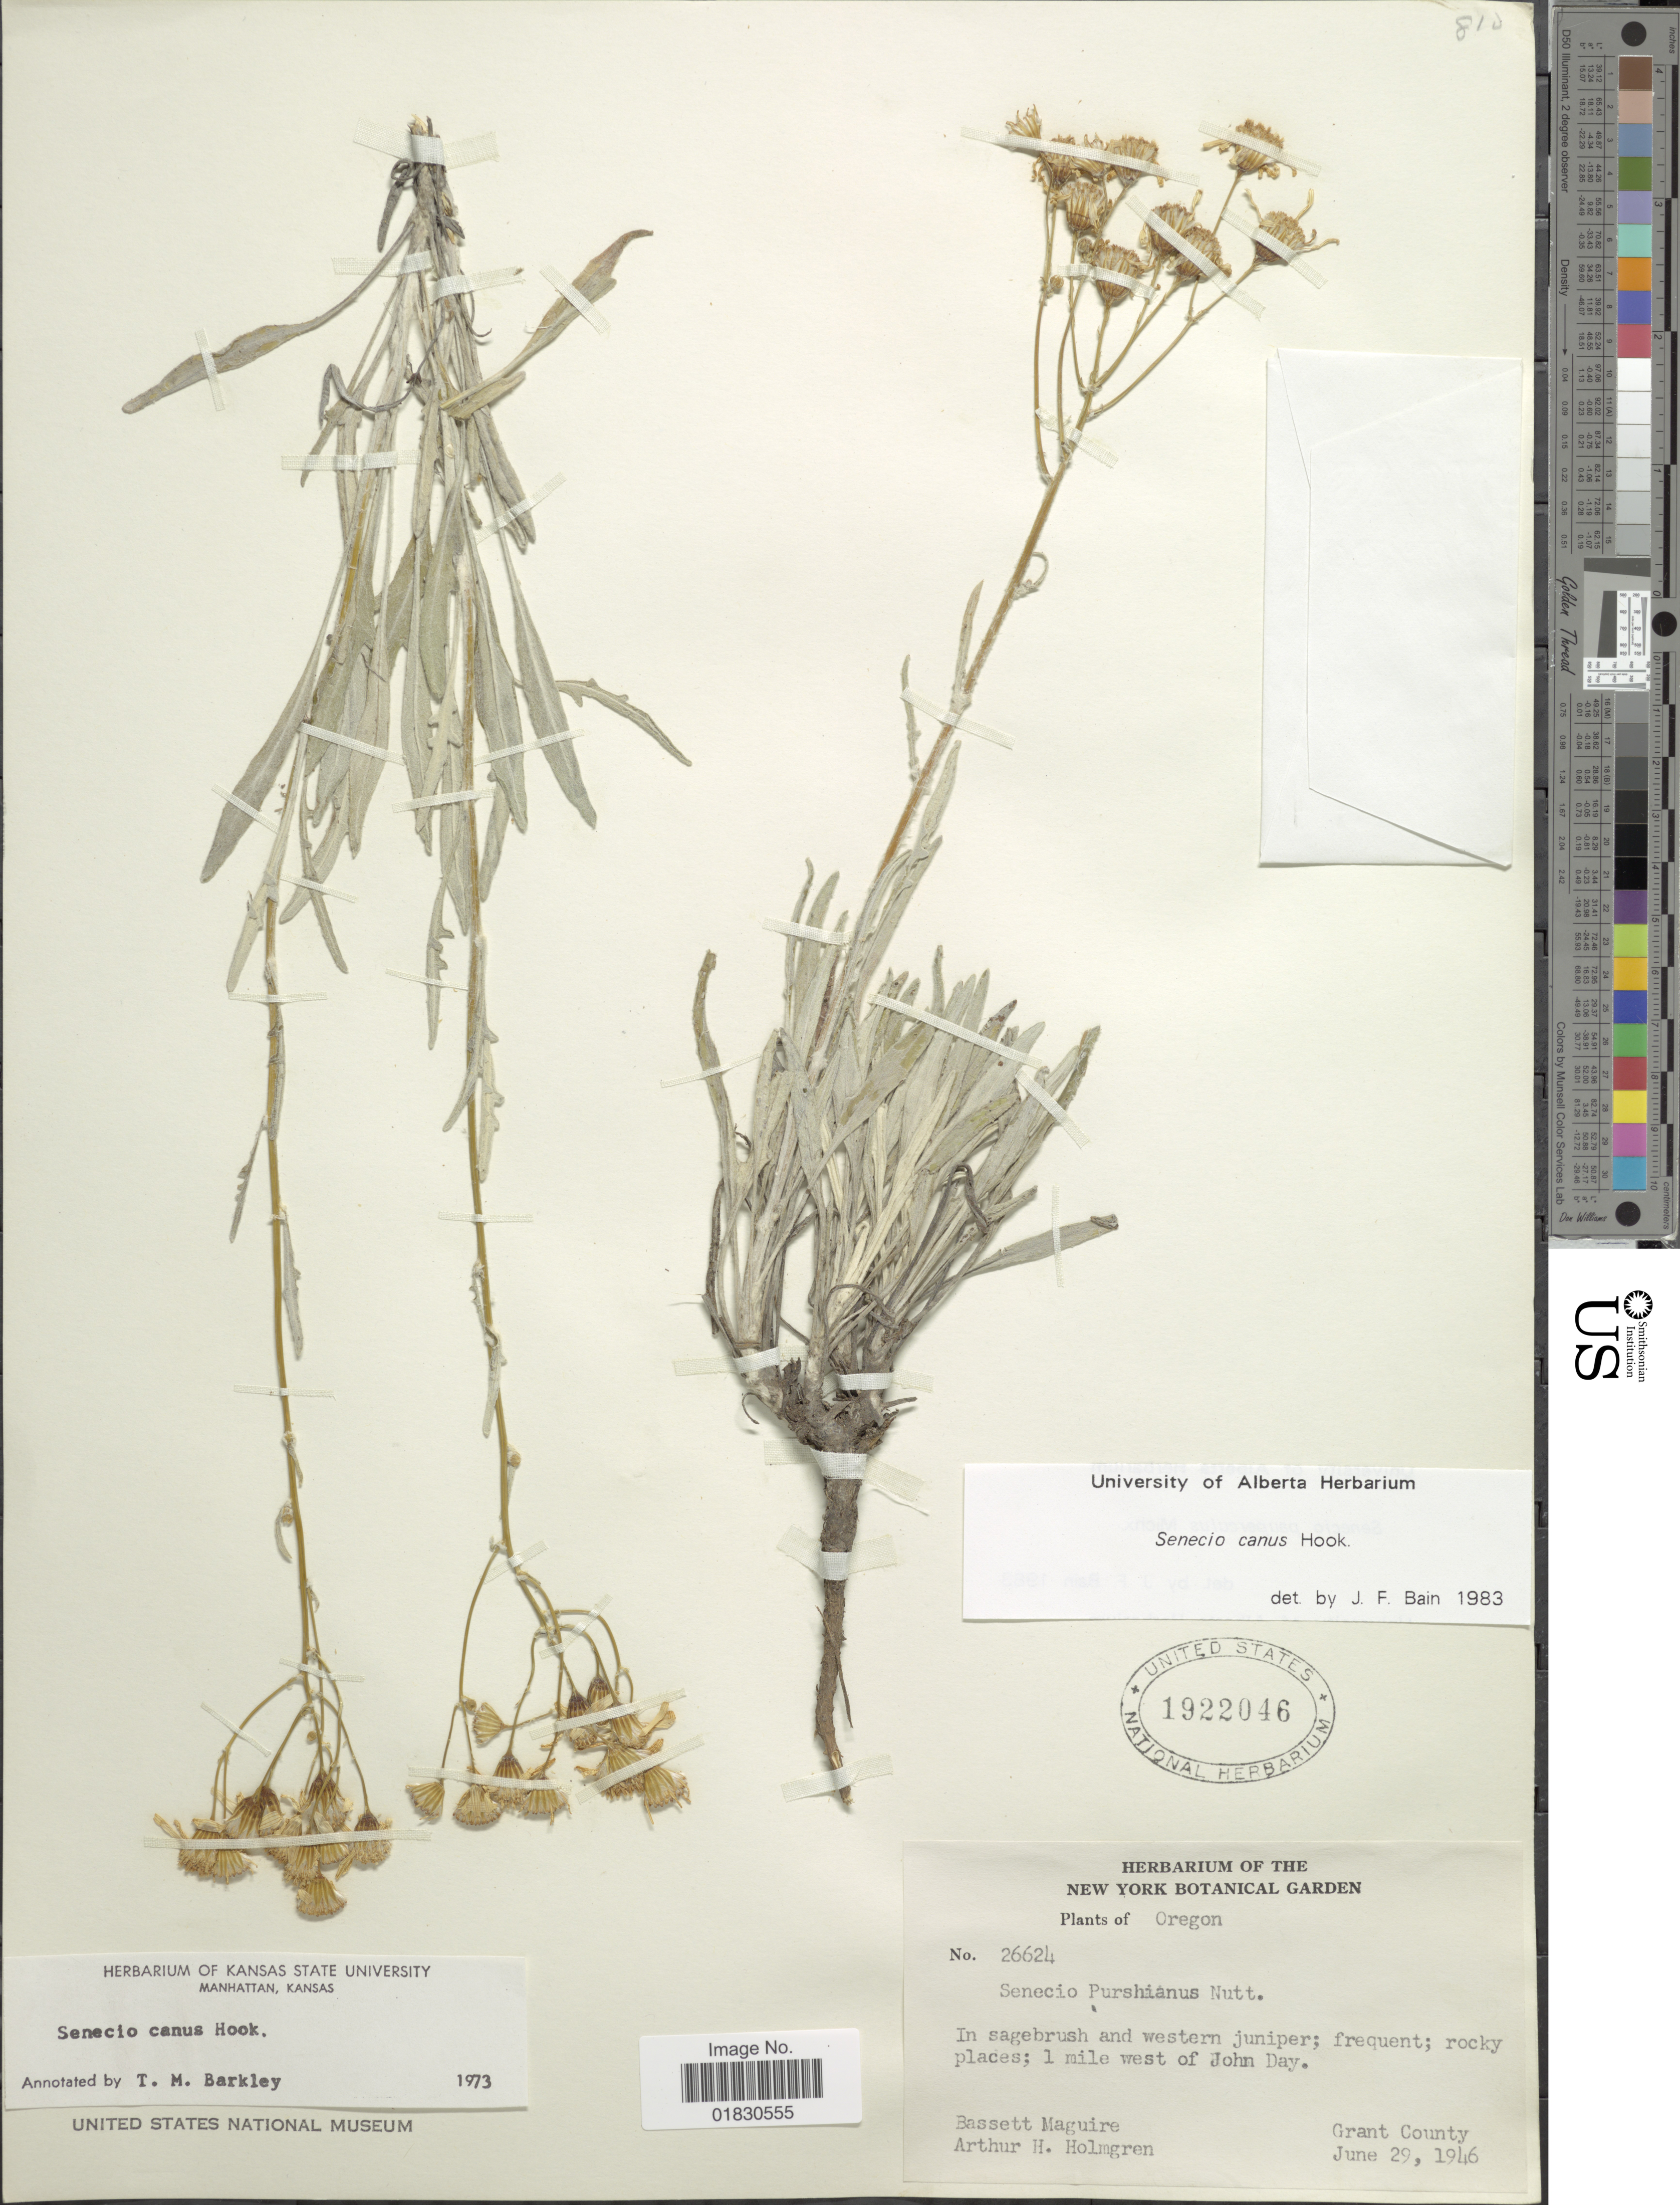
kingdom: Plantae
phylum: Tracheophyta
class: Magnoliopsida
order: Asterales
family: Asteraceae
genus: Packera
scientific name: Packera cana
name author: (Hook.) W.A. Weber & Á. Löve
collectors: B. Maguire & A. H. Holmgren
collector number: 26624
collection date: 1946-06-29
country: United States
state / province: Oregon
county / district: Grant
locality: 1 mile west of John Day, Grant County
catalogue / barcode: US 1922046